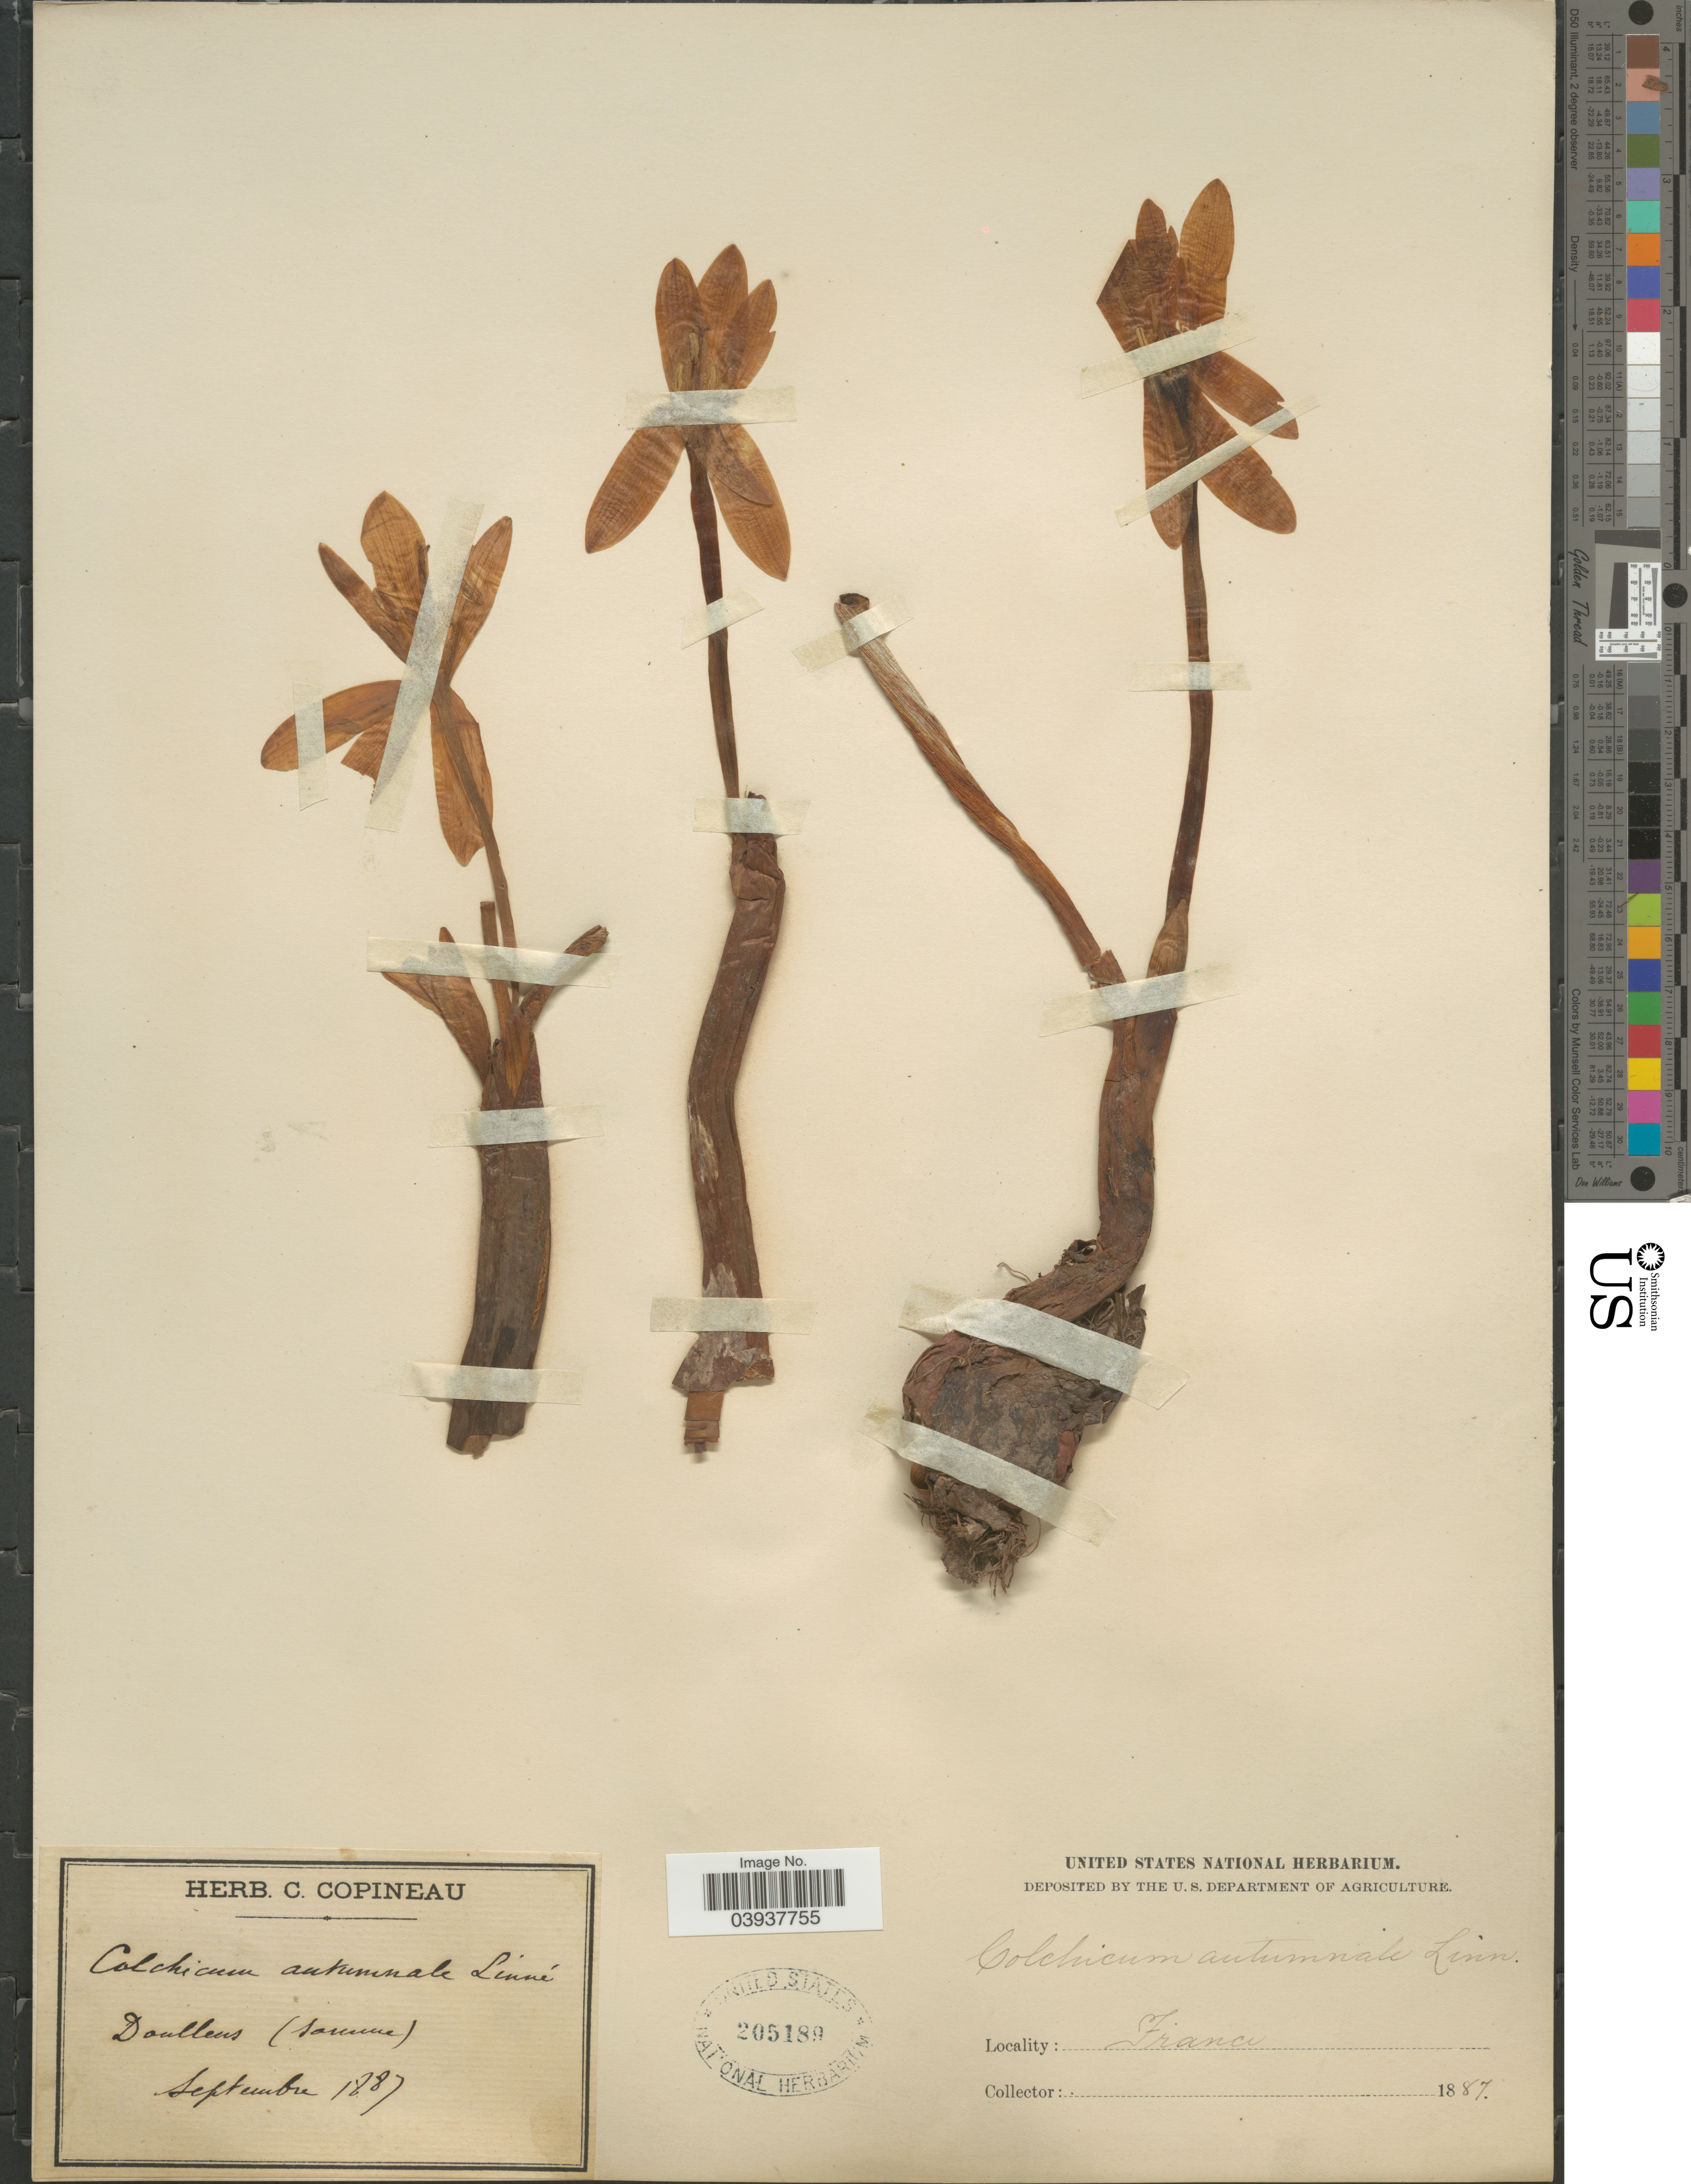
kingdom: Plantae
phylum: Tracheophyta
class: Liliopsida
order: Liliales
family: Colchicaceae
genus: Colchicum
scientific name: Colchicum autumnale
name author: L.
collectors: ex herb. C. Copineau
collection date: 1887-09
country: France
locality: Doullens (Somme).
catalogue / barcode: US 205189